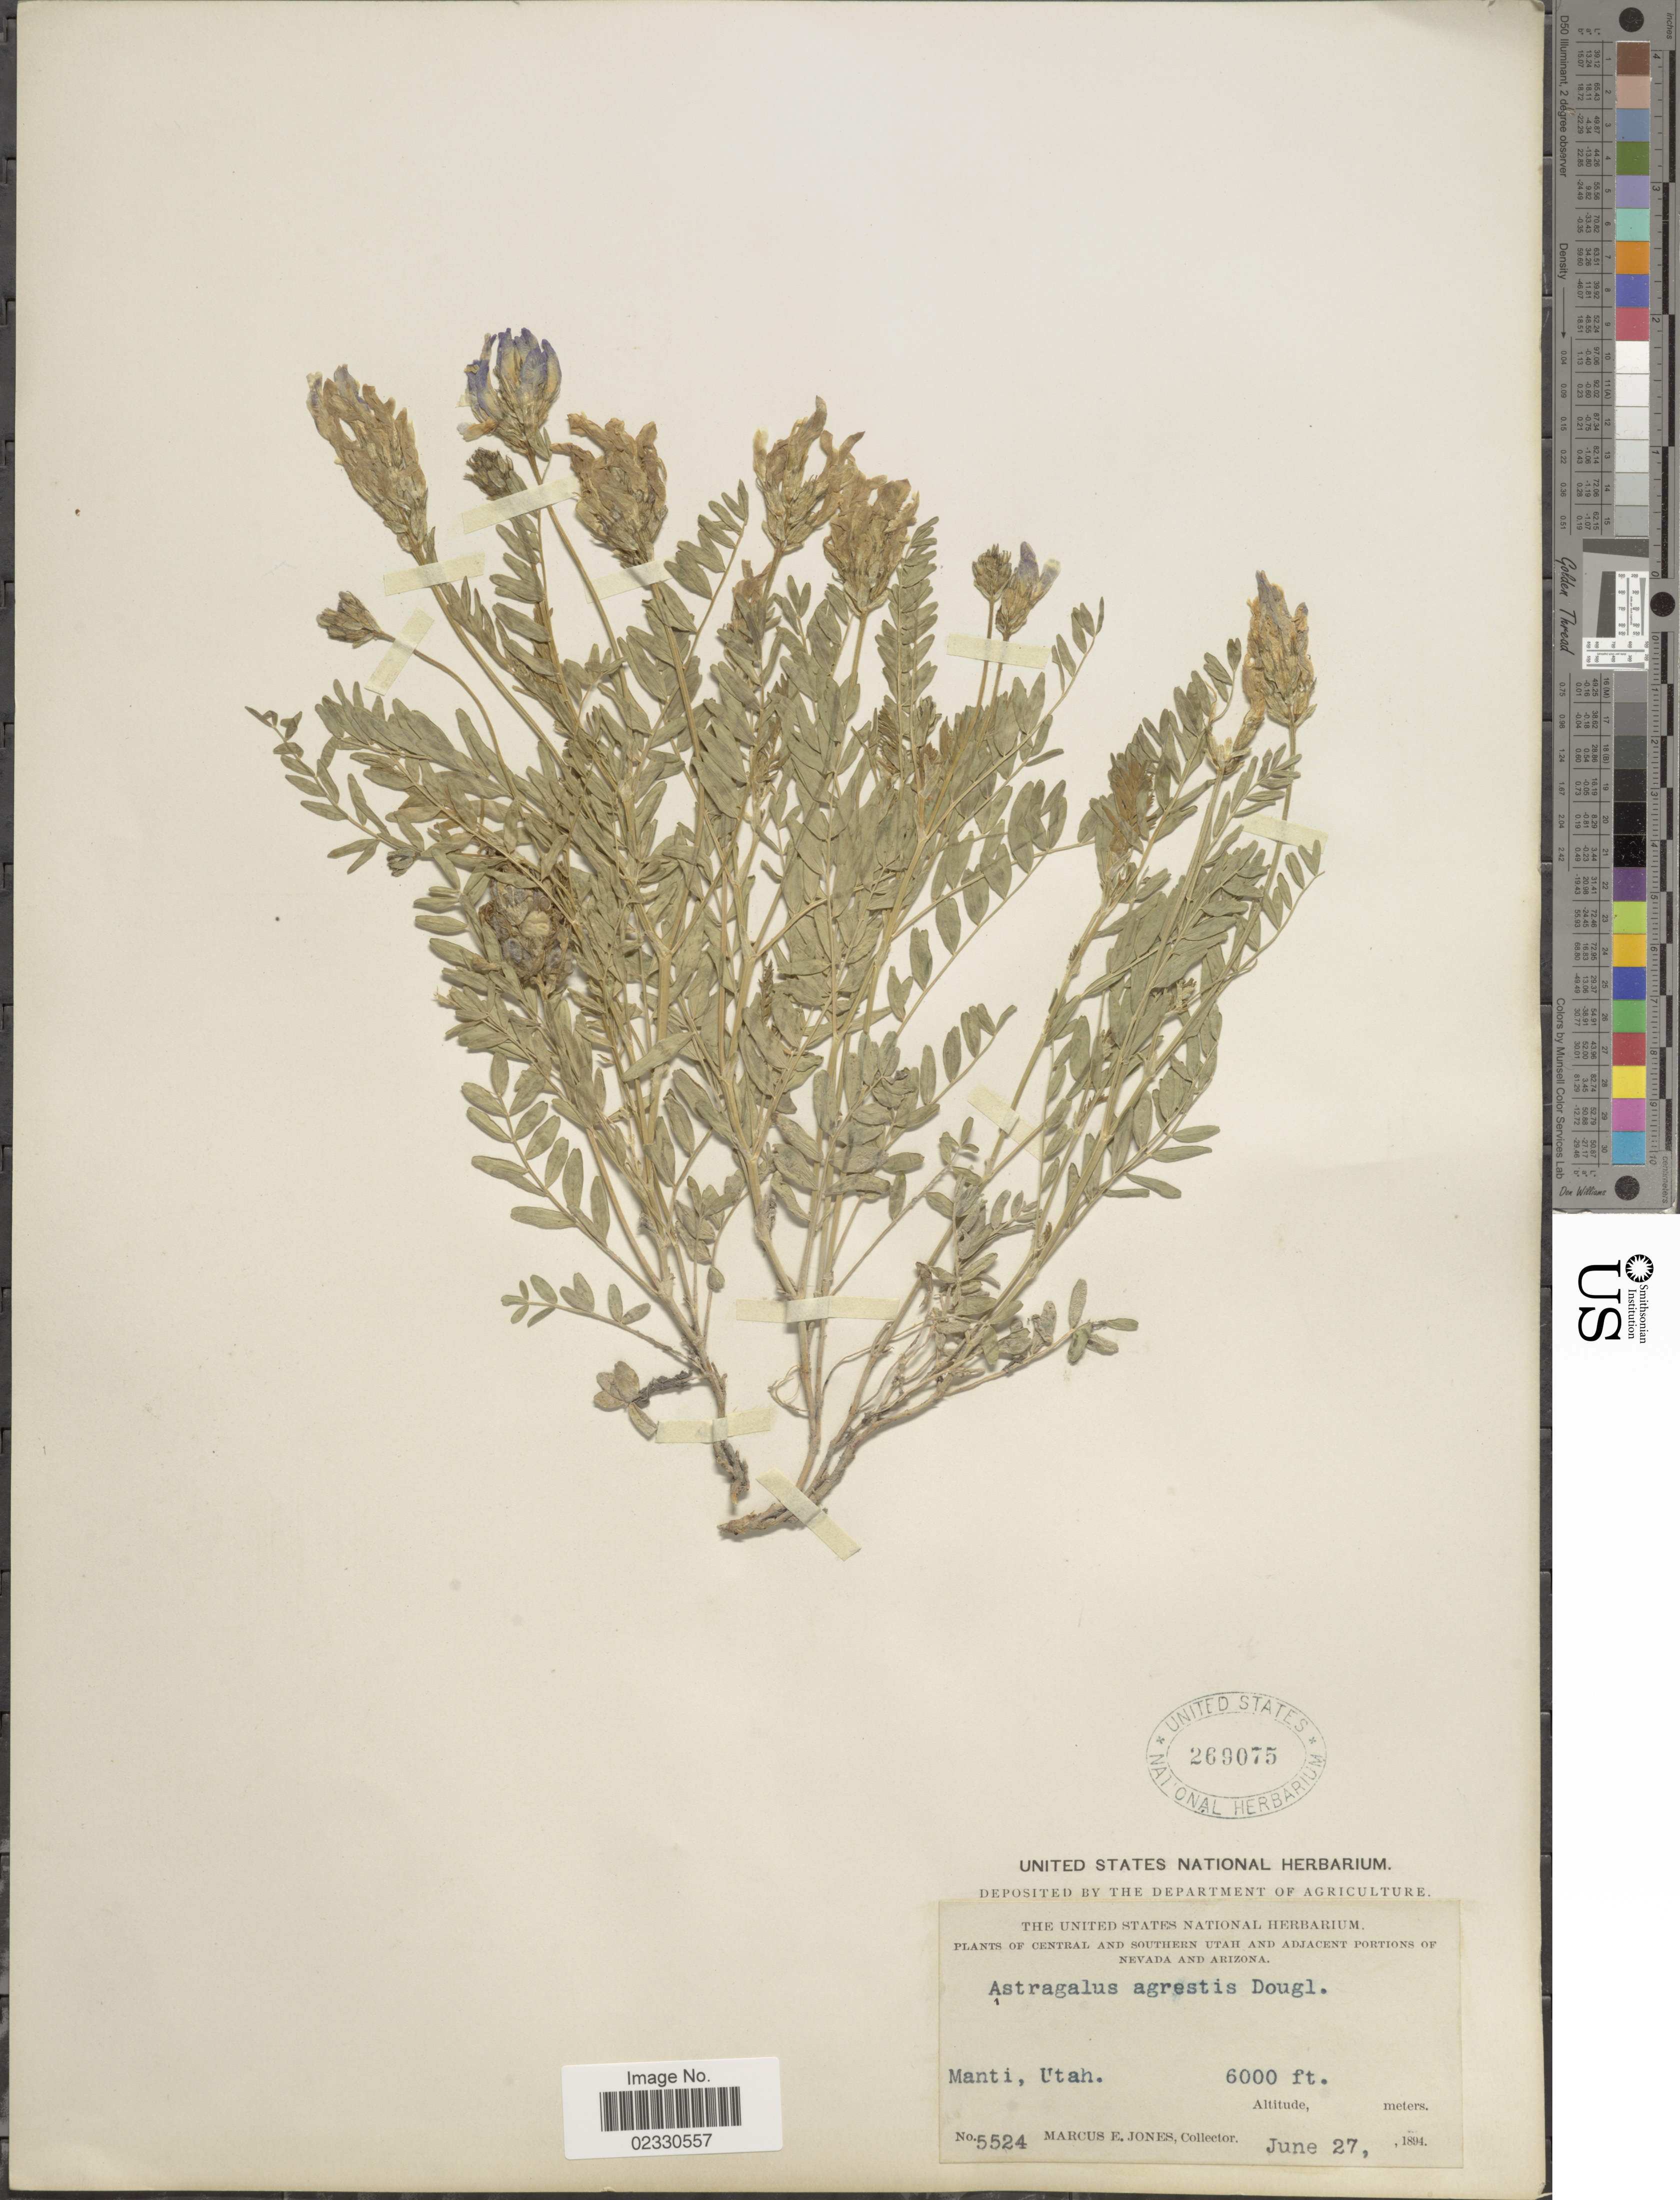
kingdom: Plantae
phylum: Tracheophyta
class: Magnoliopsida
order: Fabales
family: Fabaceae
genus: Astragalus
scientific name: Astragalus dasyglottis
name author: DC.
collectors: M. E. Jones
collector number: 5524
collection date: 1894-06-27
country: United States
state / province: Utah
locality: Manti, Utah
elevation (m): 1829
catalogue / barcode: US 269075